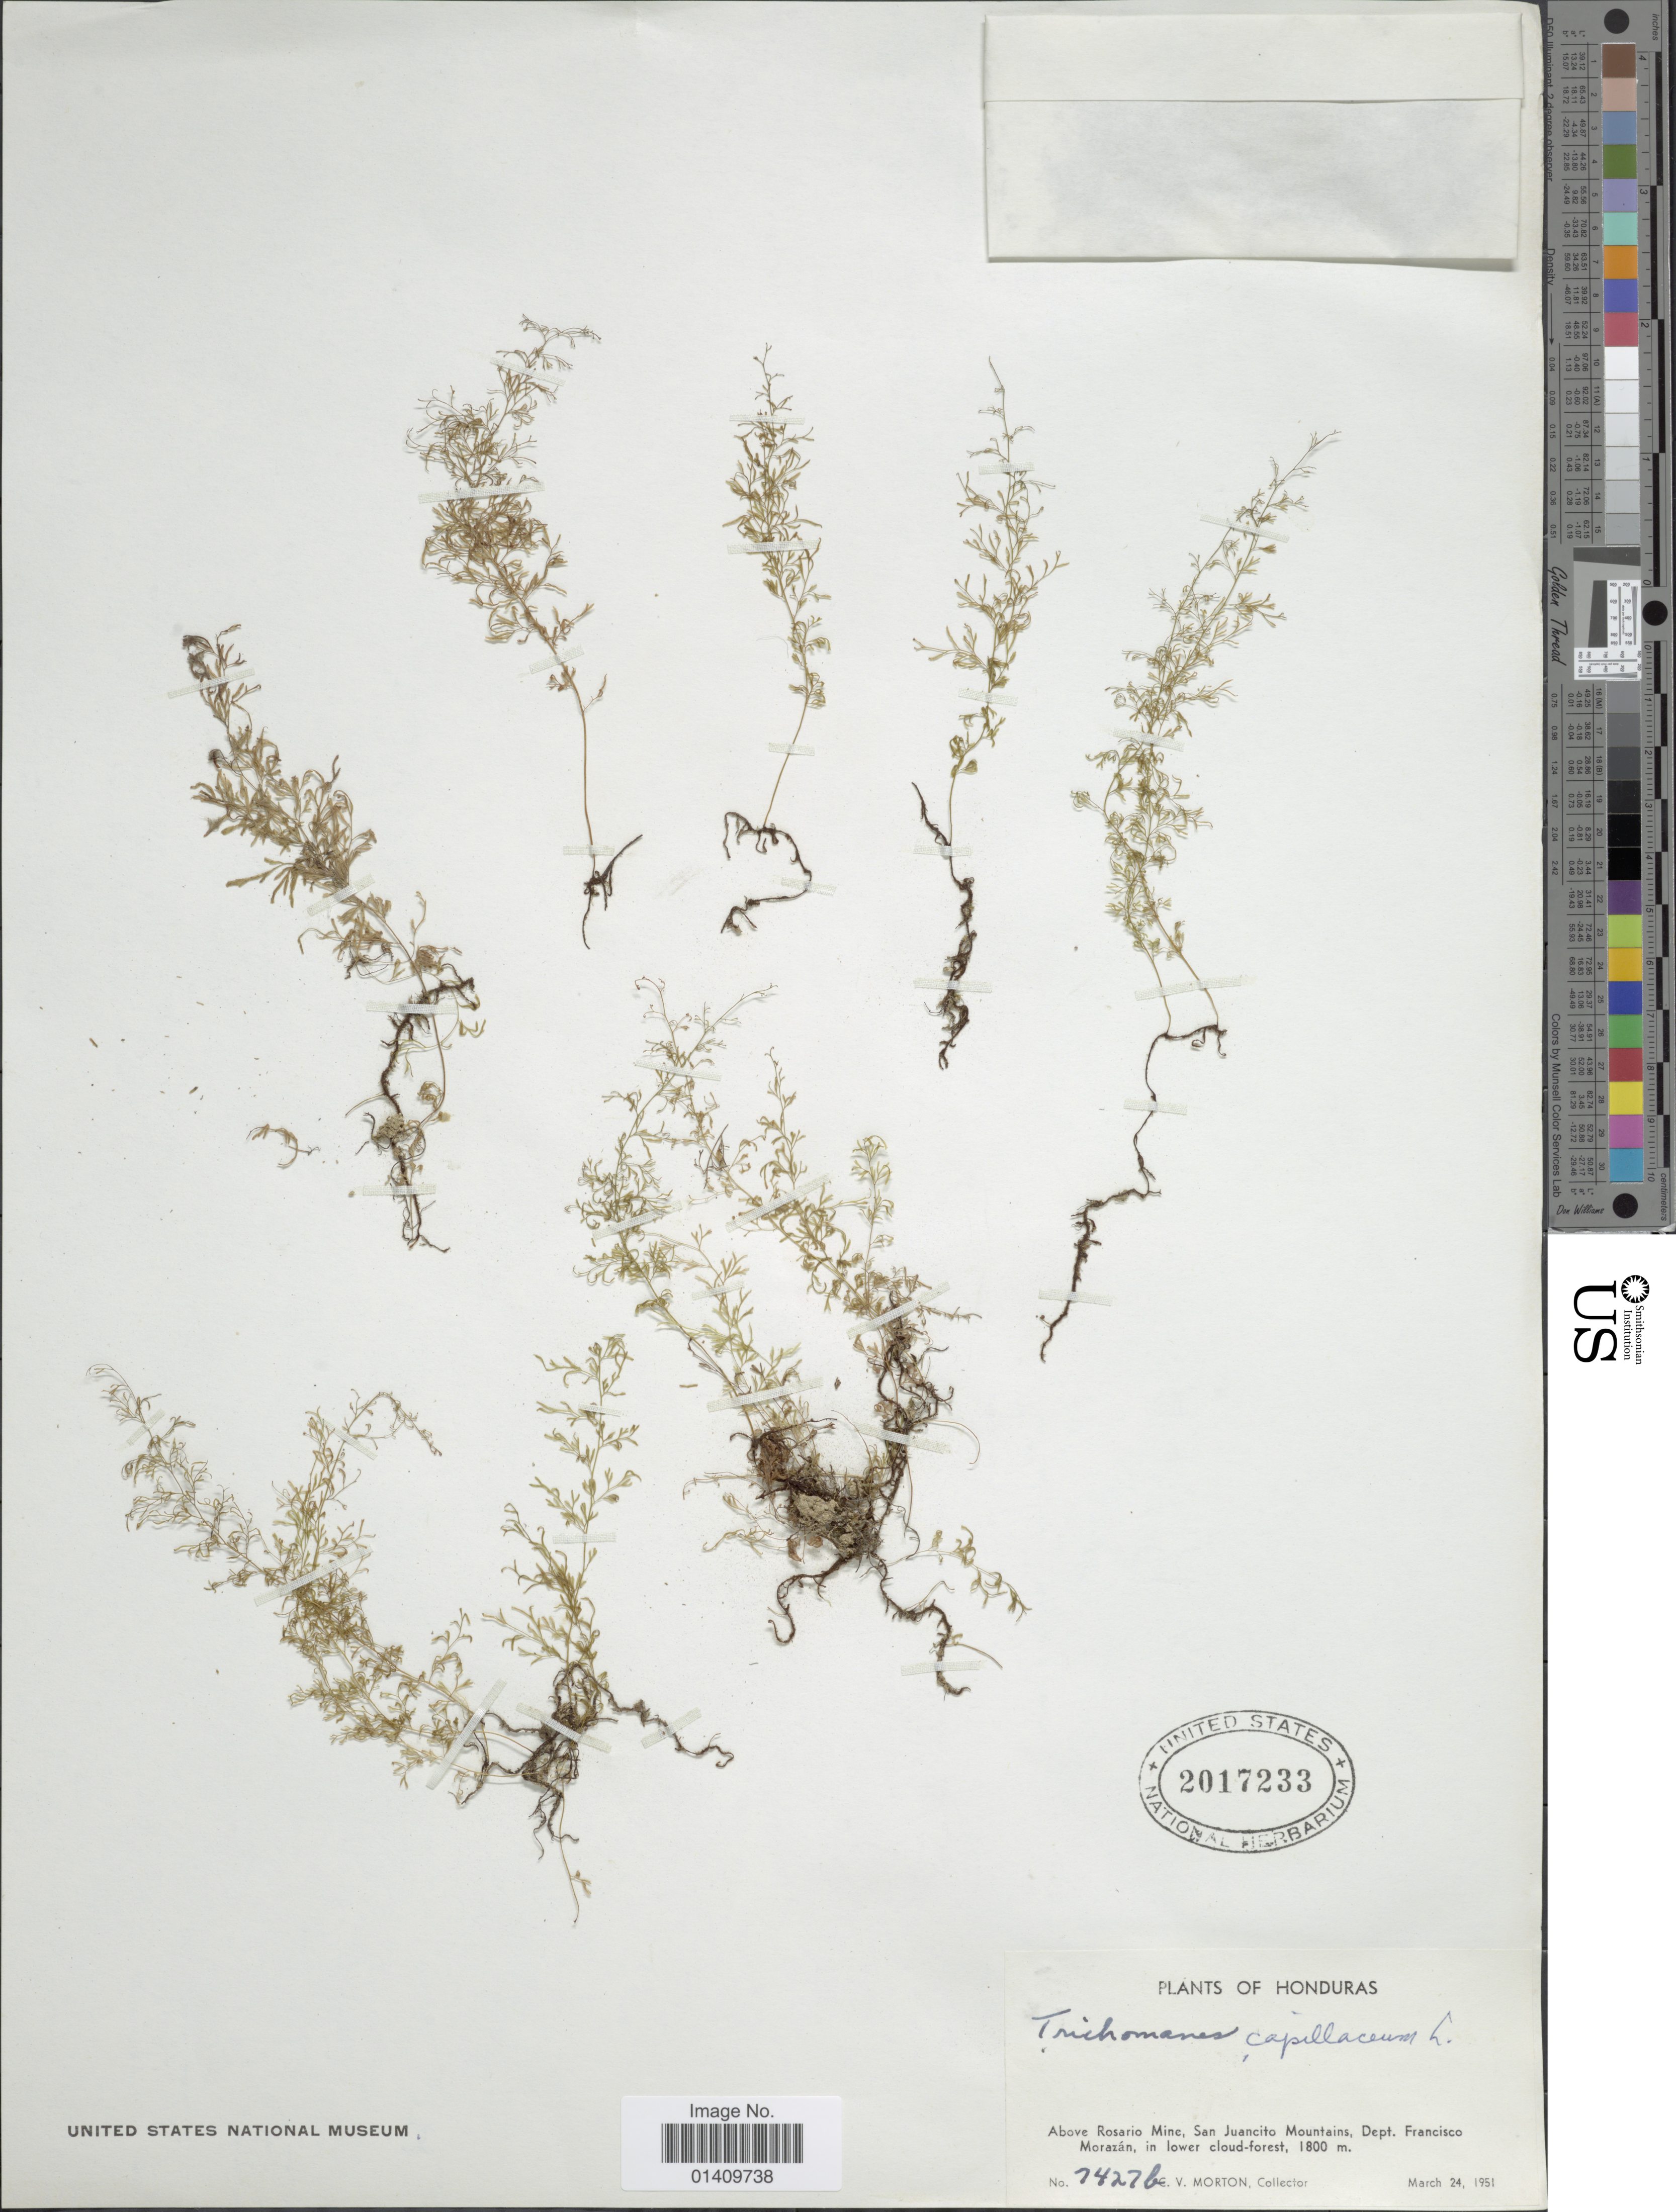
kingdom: Plantae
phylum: Tracheophyta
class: Polypodiopsida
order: Hymenophyllales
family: Hymenophyllaceae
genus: Polyphlebium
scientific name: Polyphlebium capillaceum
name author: (L.) Ebihara & Dubuisson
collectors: C. V. Morton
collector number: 7427B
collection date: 1951-03-24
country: Honduras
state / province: Fco. Morazán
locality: Above Rosario Mine, San Juancito Mountains dept. Francisco Morazan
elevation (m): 18000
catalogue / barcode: US 2017233